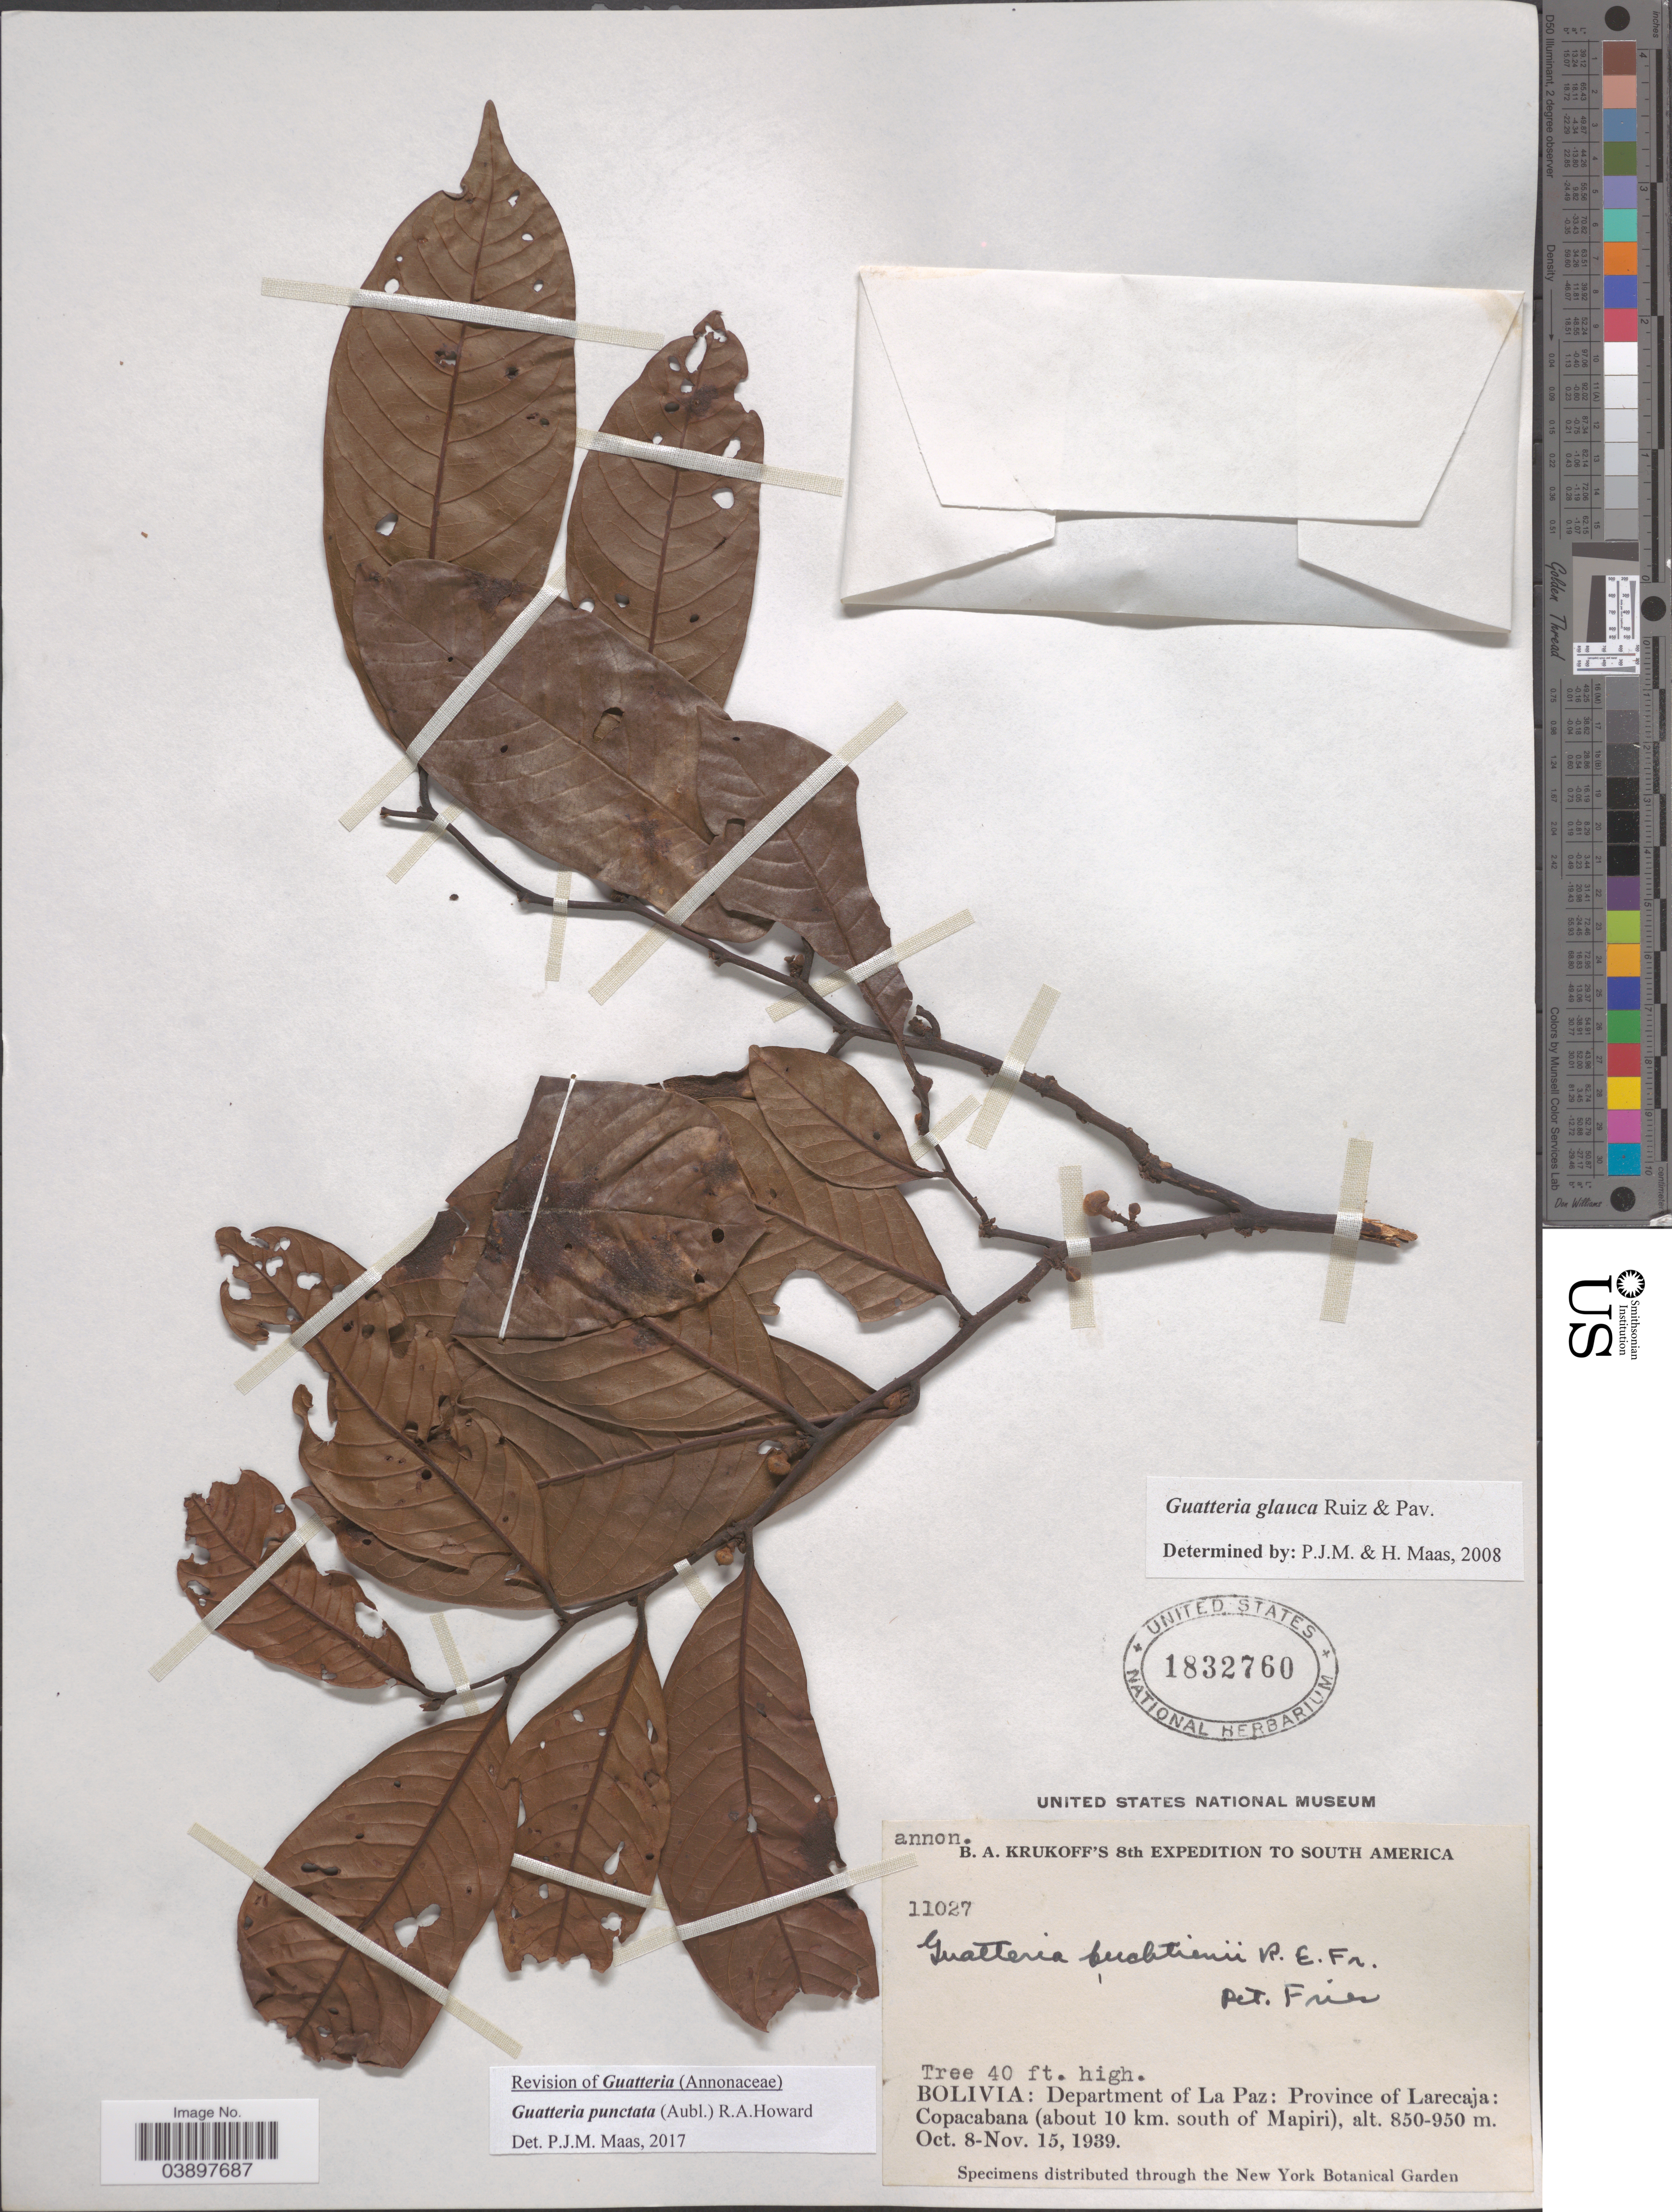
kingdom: Plantae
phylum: Tracheophyta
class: Magnoliopsida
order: Magnoliales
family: Annonaceae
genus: Guatteria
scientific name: Guatteria punctata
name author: (Aubl.) R.A. Howard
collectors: B. A. Krukoff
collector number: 11027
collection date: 1939-10-08/1939-11-15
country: Bolivia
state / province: La Paz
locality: Department of La Paz: Province of Larecaja: Copacabana (about 10 km. south of Mapiri).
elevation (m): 850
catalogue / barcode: US 1832760